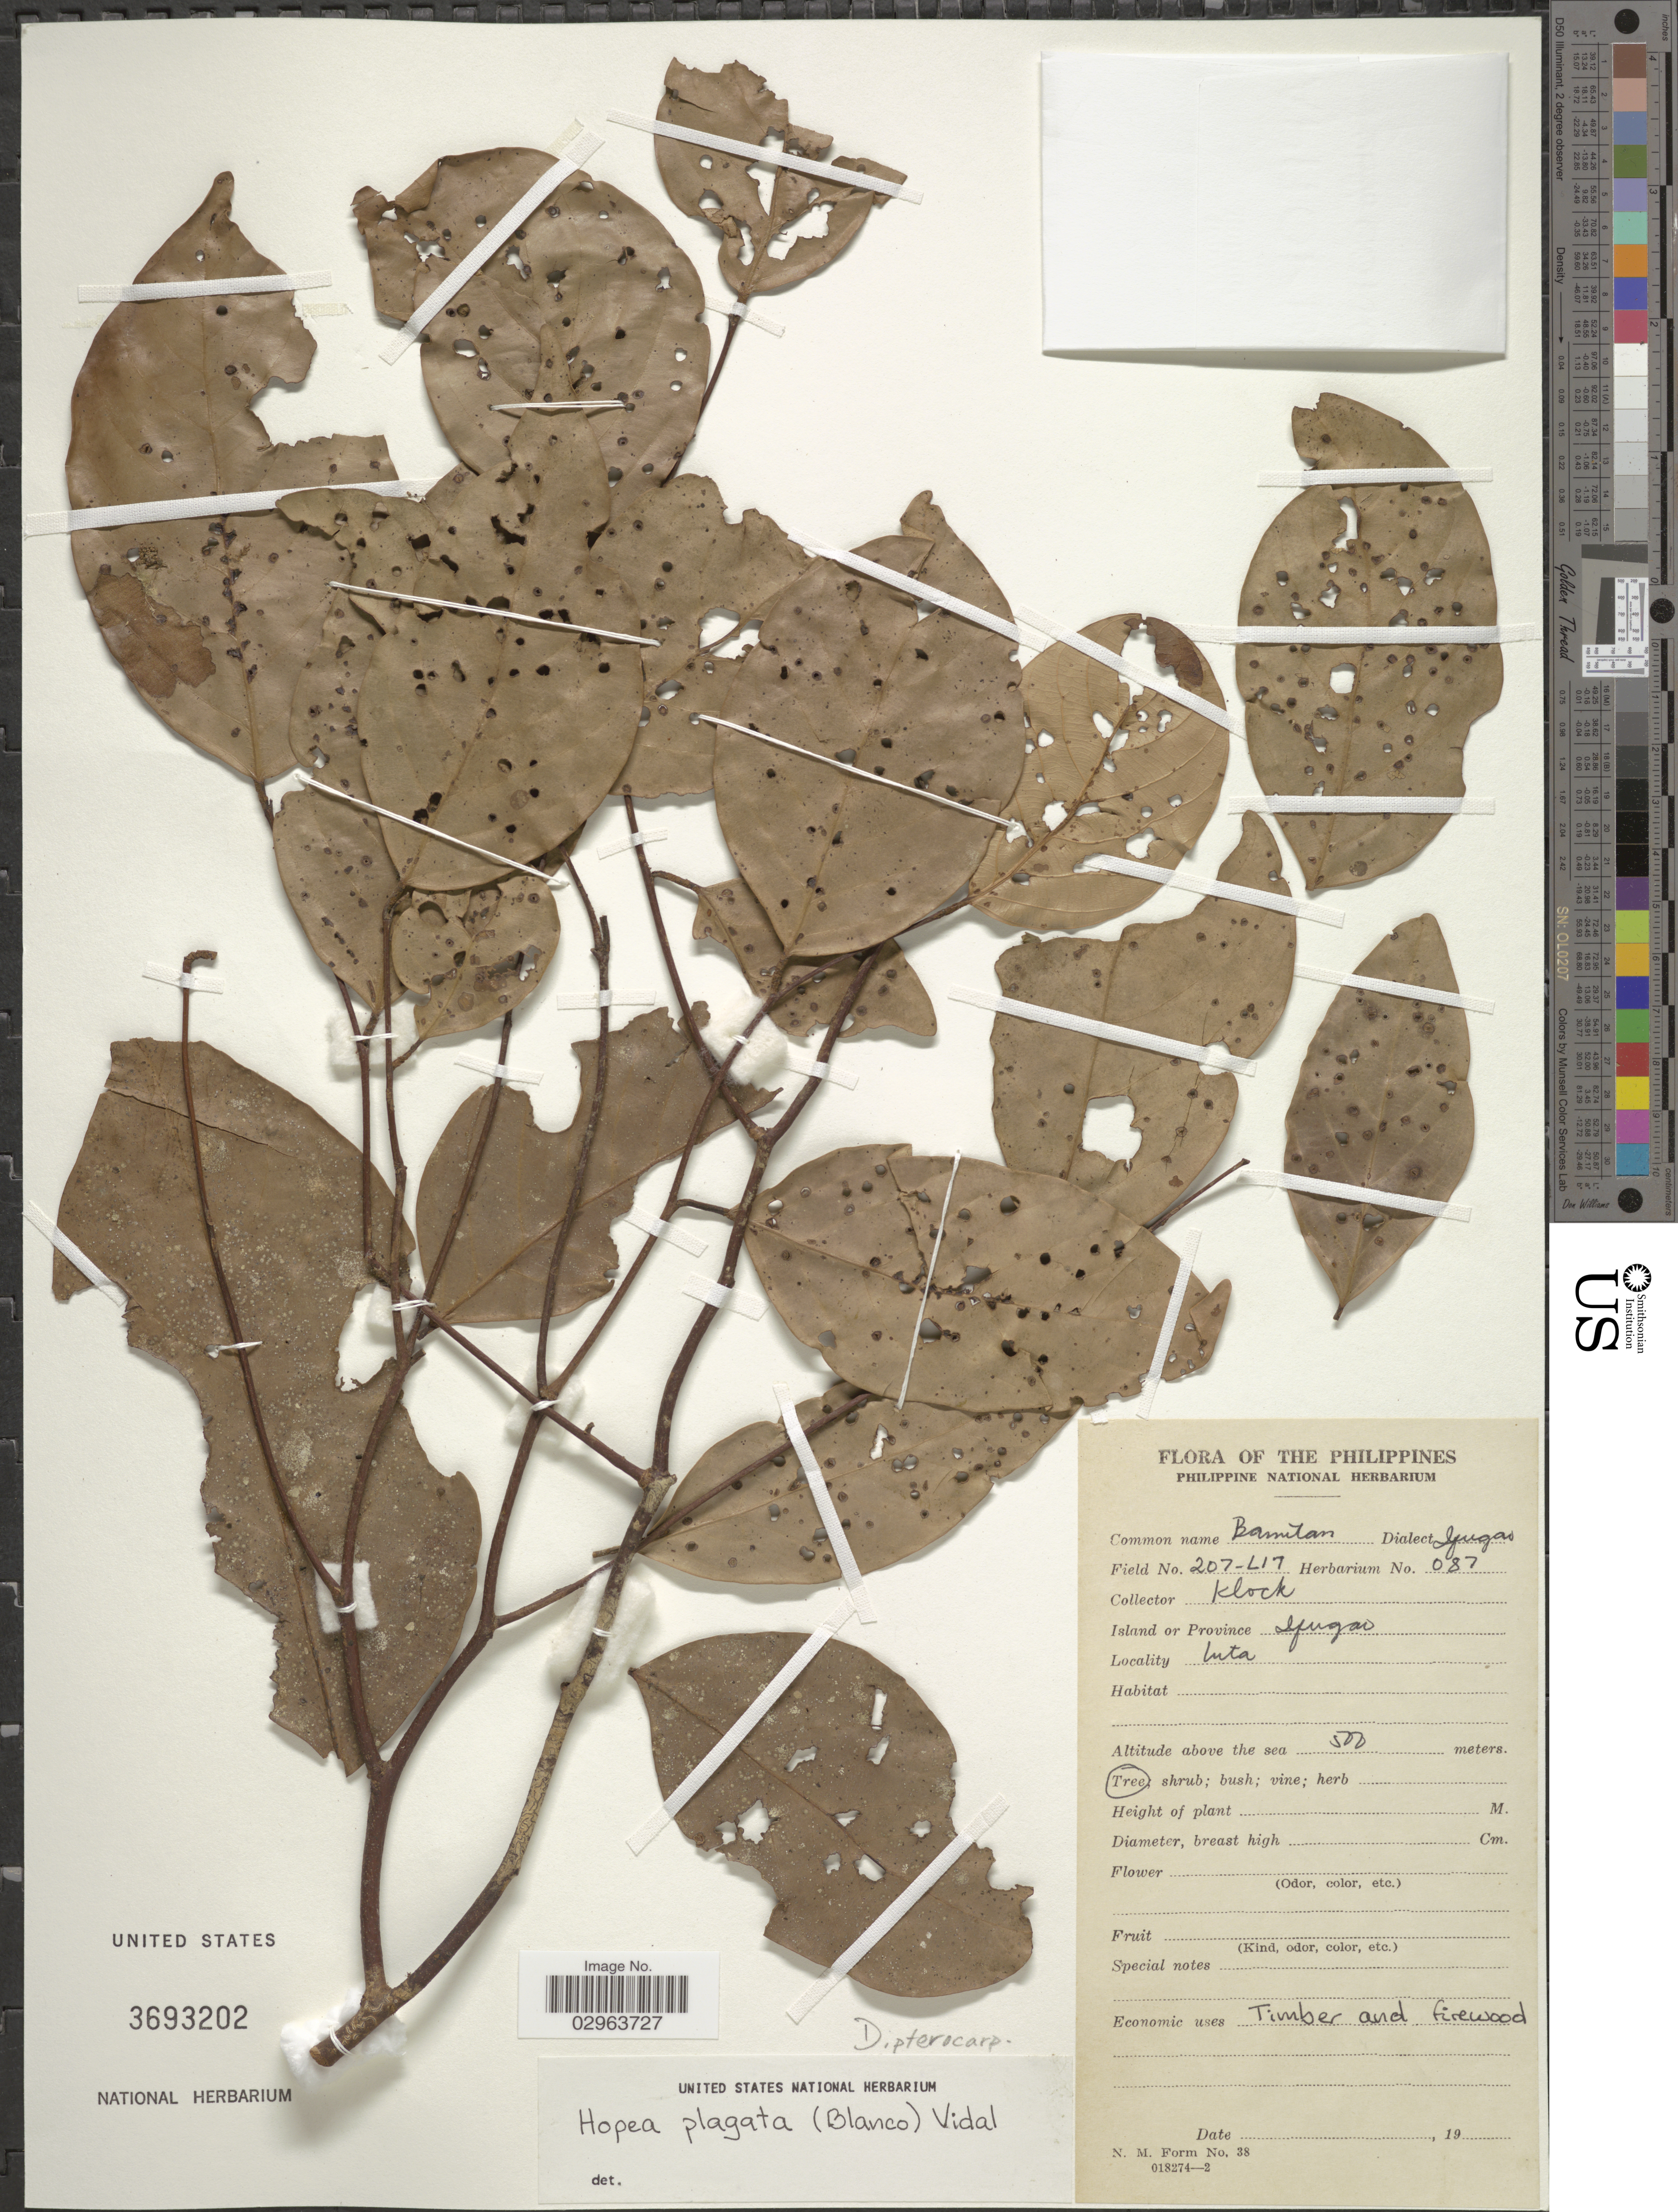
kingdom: Plantae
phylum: Tracheophyta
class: Magnoliopsida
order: Malvales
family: Dipterocarpaceae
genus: Hopea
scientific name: Hopea plagata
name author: (Blanco) Vidal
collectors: Klock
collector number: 207-L17/087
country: Philippines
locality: Ifugao.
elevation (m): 500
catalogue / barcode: US 3693202